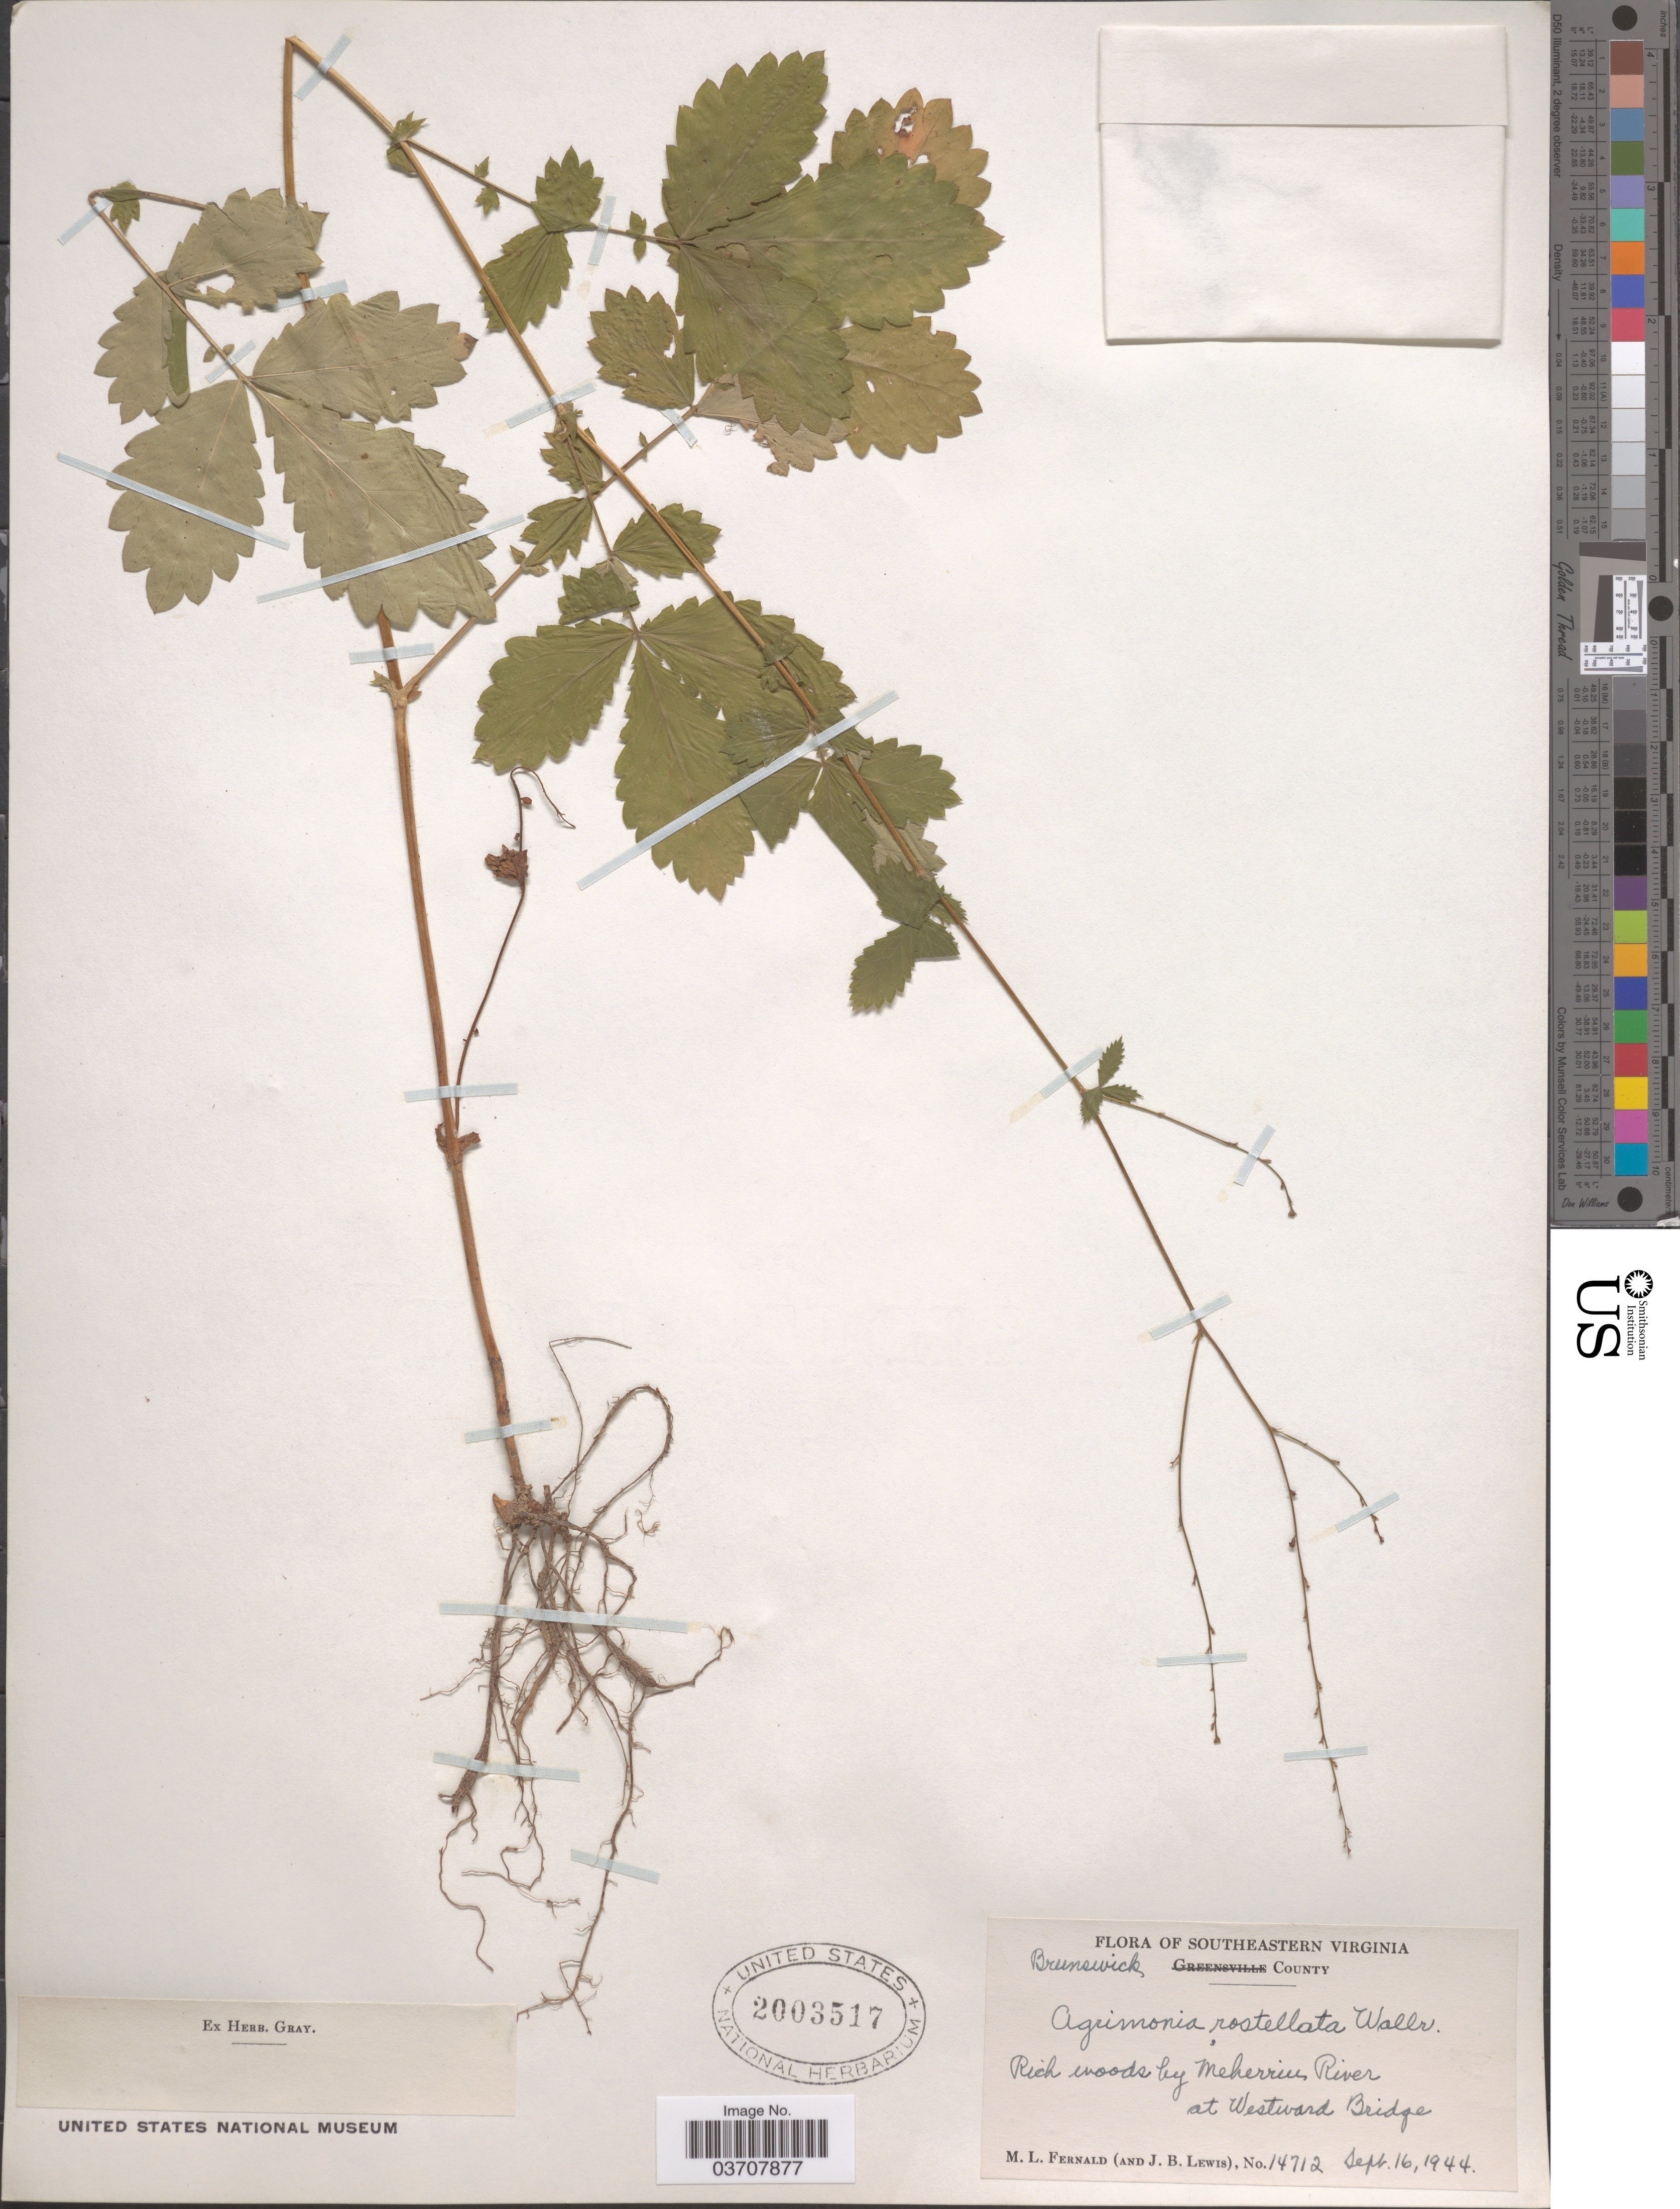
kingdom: Plantae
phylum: Tracheophyta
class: Magnoliopsida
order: Rosales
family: Rosaceae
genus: Agrimonia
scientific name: Agrimonia rostellata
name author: Wallr.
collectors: M. L. Fernald & J. B. Lewis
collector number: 14712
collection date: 1944-09-16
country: United States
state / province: Virginia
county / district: Brunswick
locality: Southeastern Virginia. Brunswick County. Meherrin River at Westward Bridge.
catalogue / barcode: US 2003517